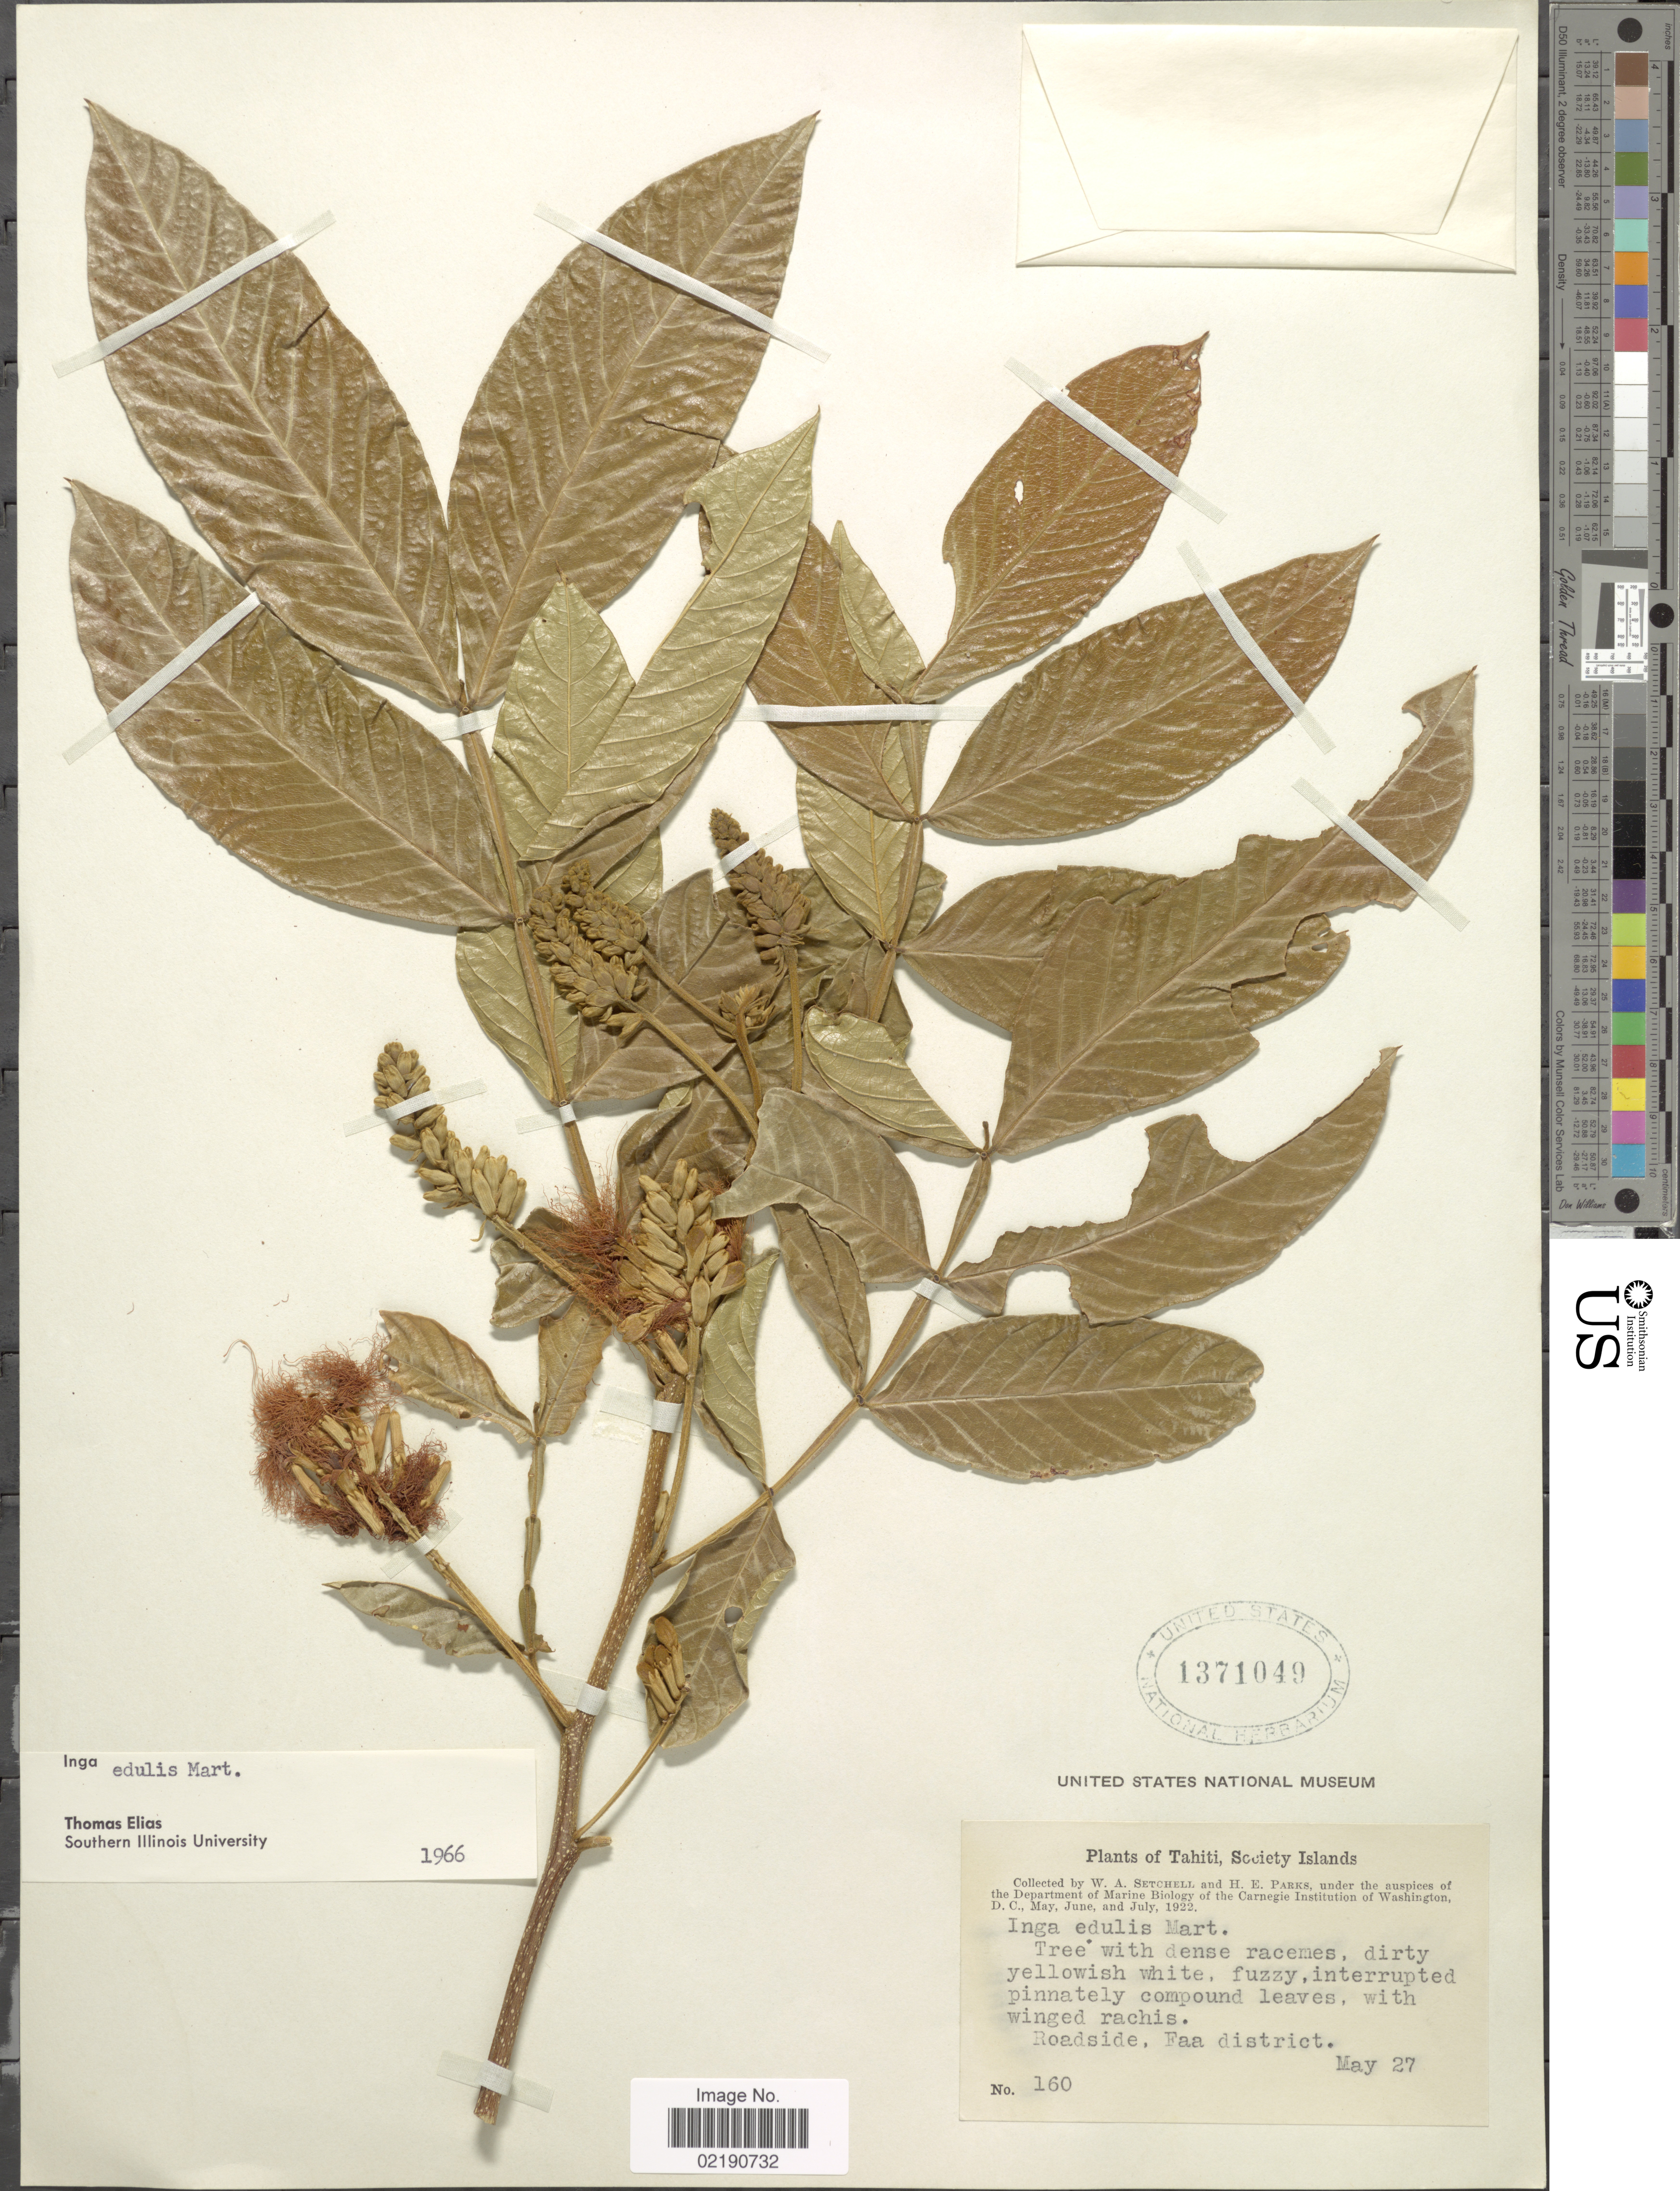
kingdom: Plantae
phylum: Tracheophyta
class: Magnoliopsida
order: Fabales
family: Fabaceae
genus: Inga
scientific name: Inga edulis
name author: Mart.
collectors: W. Setchell & H. E. Parks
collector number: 160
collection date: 1922-05-27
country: French Polynesia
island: Tahiti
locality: Tahiti, Society Islands, roadside, Faa District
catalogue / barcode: US 1371049